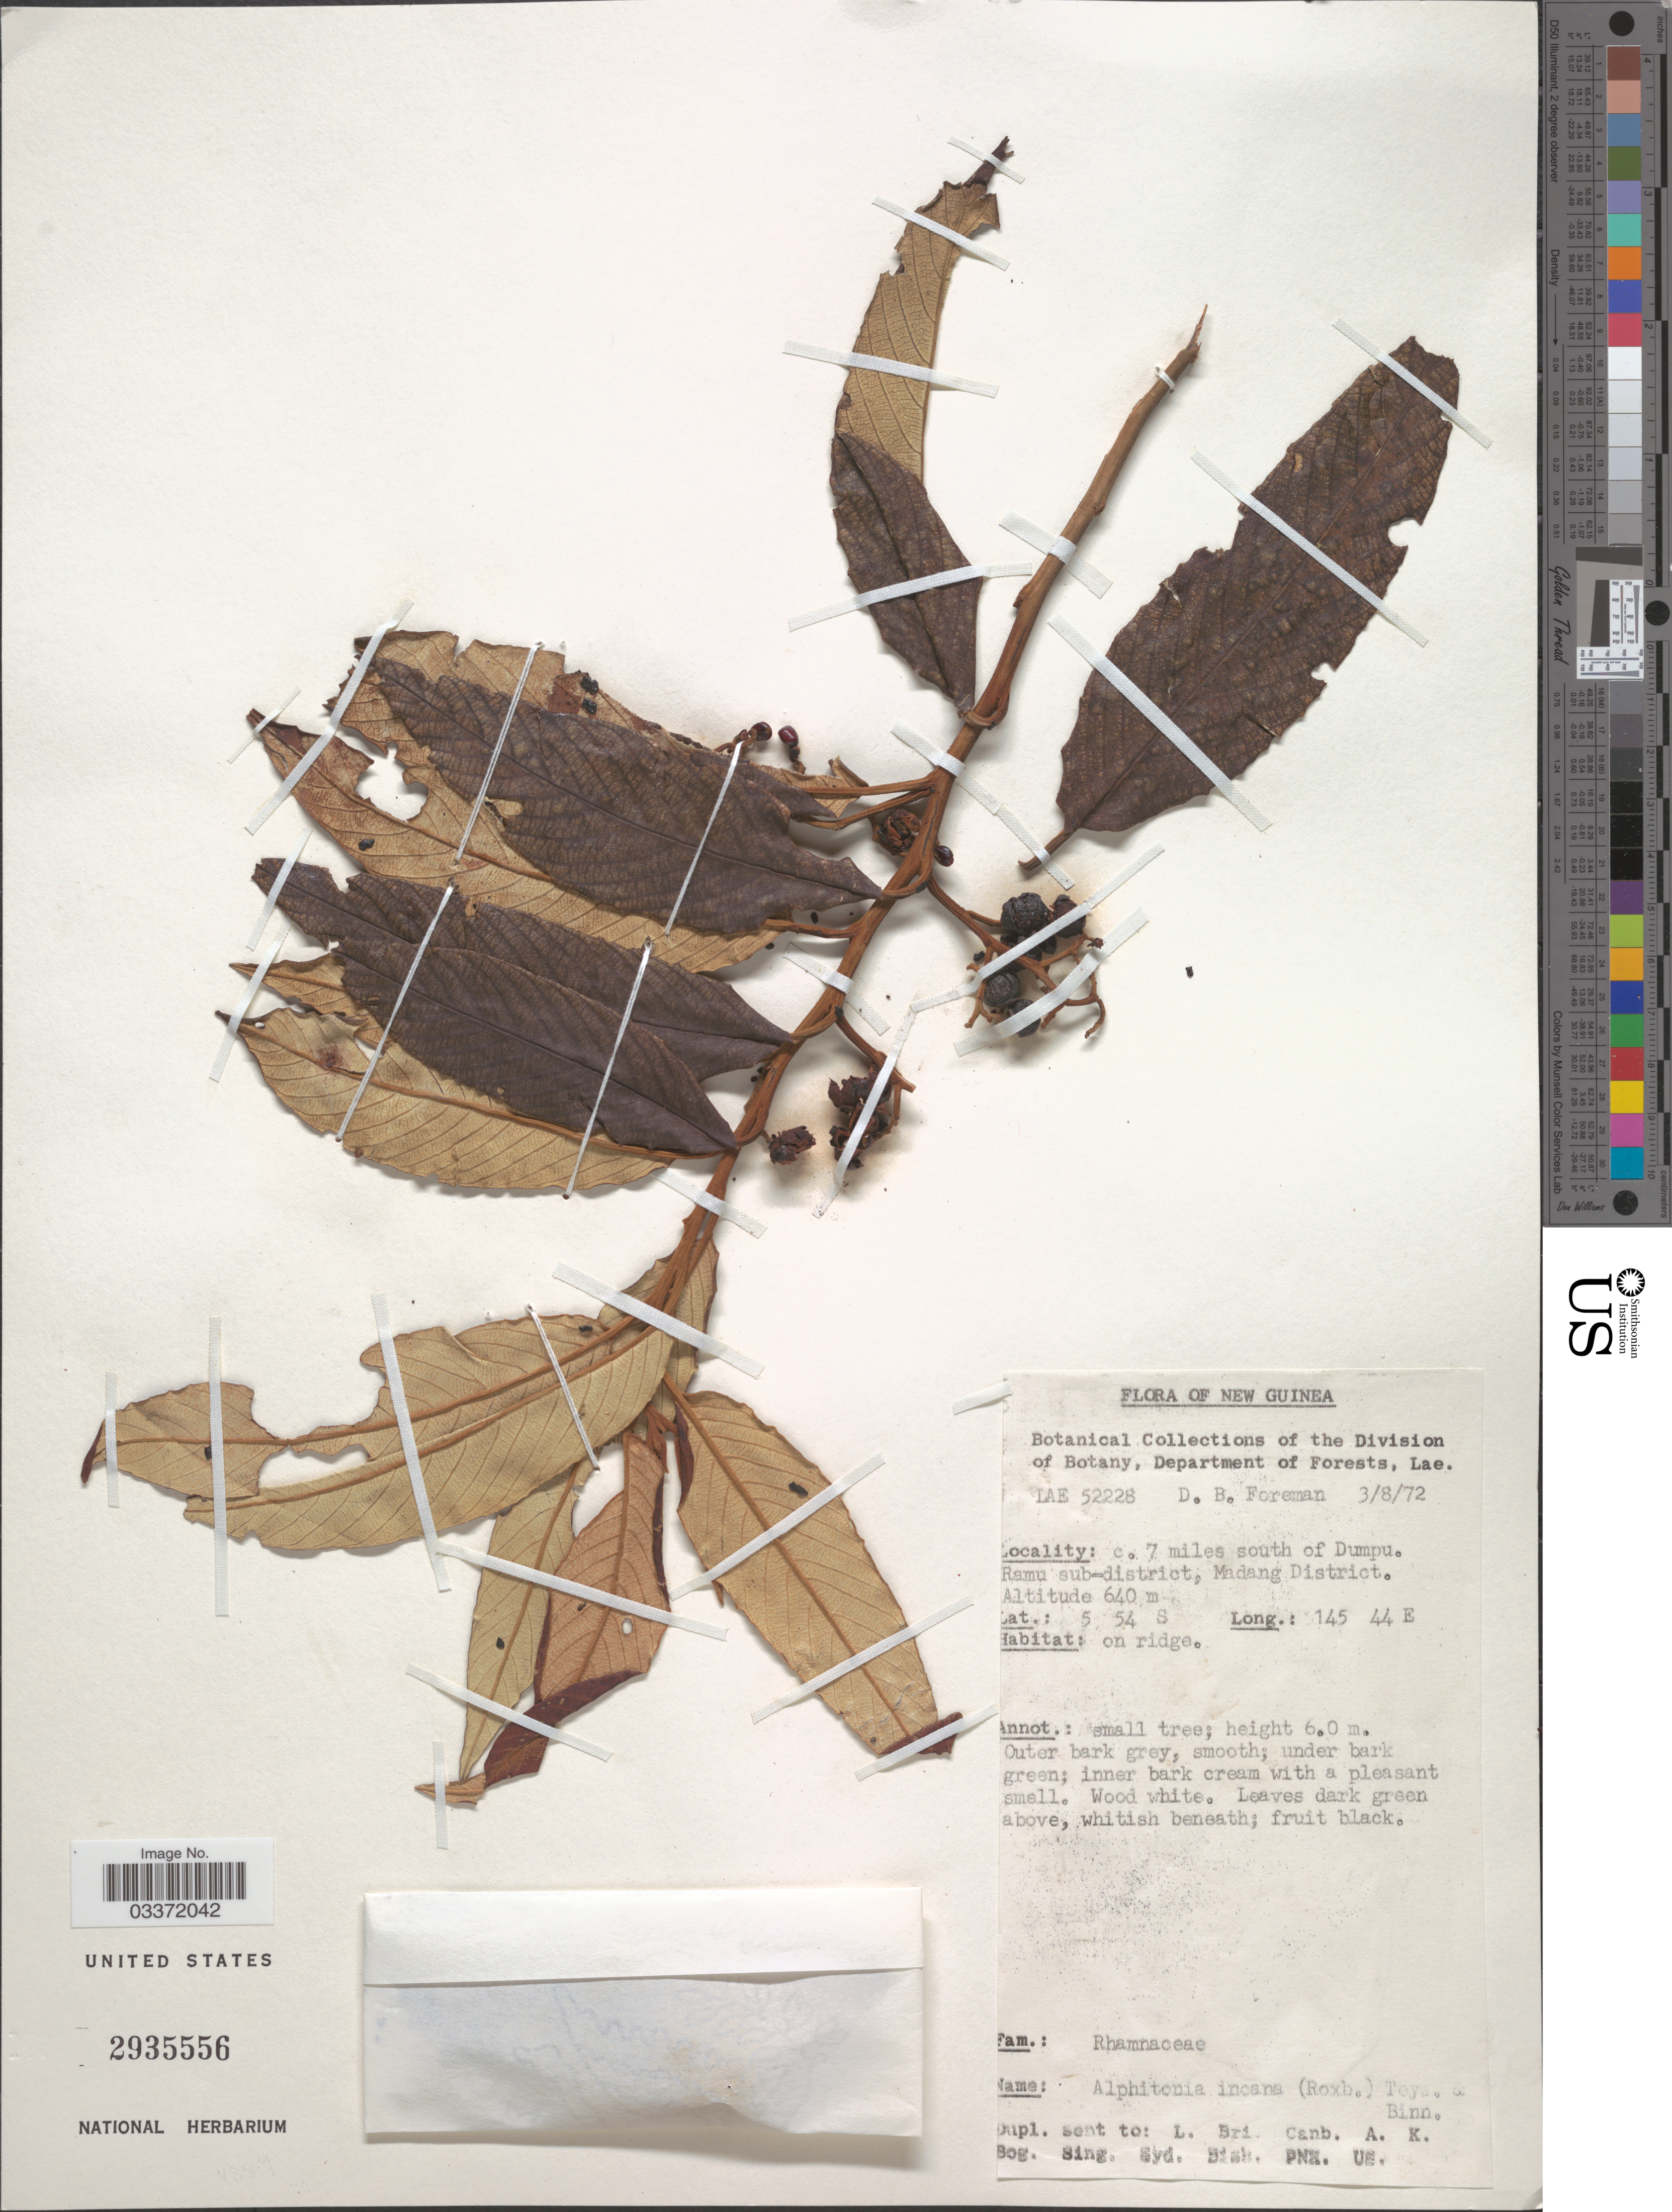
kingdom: Plantae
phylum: Tracheophyta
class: Magnoliopsida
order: Rosales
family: Rhamnaceae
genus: Alphitonia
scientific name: Alphitonia incana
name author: (Roxb.) Teisjm. & Binn. ex Kurz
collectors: D. Foreman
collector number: LAE52228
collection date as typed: Transcribed d/m/y: 3/8/72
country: Papua New Guinea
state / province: Madang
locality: New Guinea. c. 7 miles south of Dumpu. Ramu sub-district, Madang District.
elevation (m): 640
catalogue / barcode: US 2935556